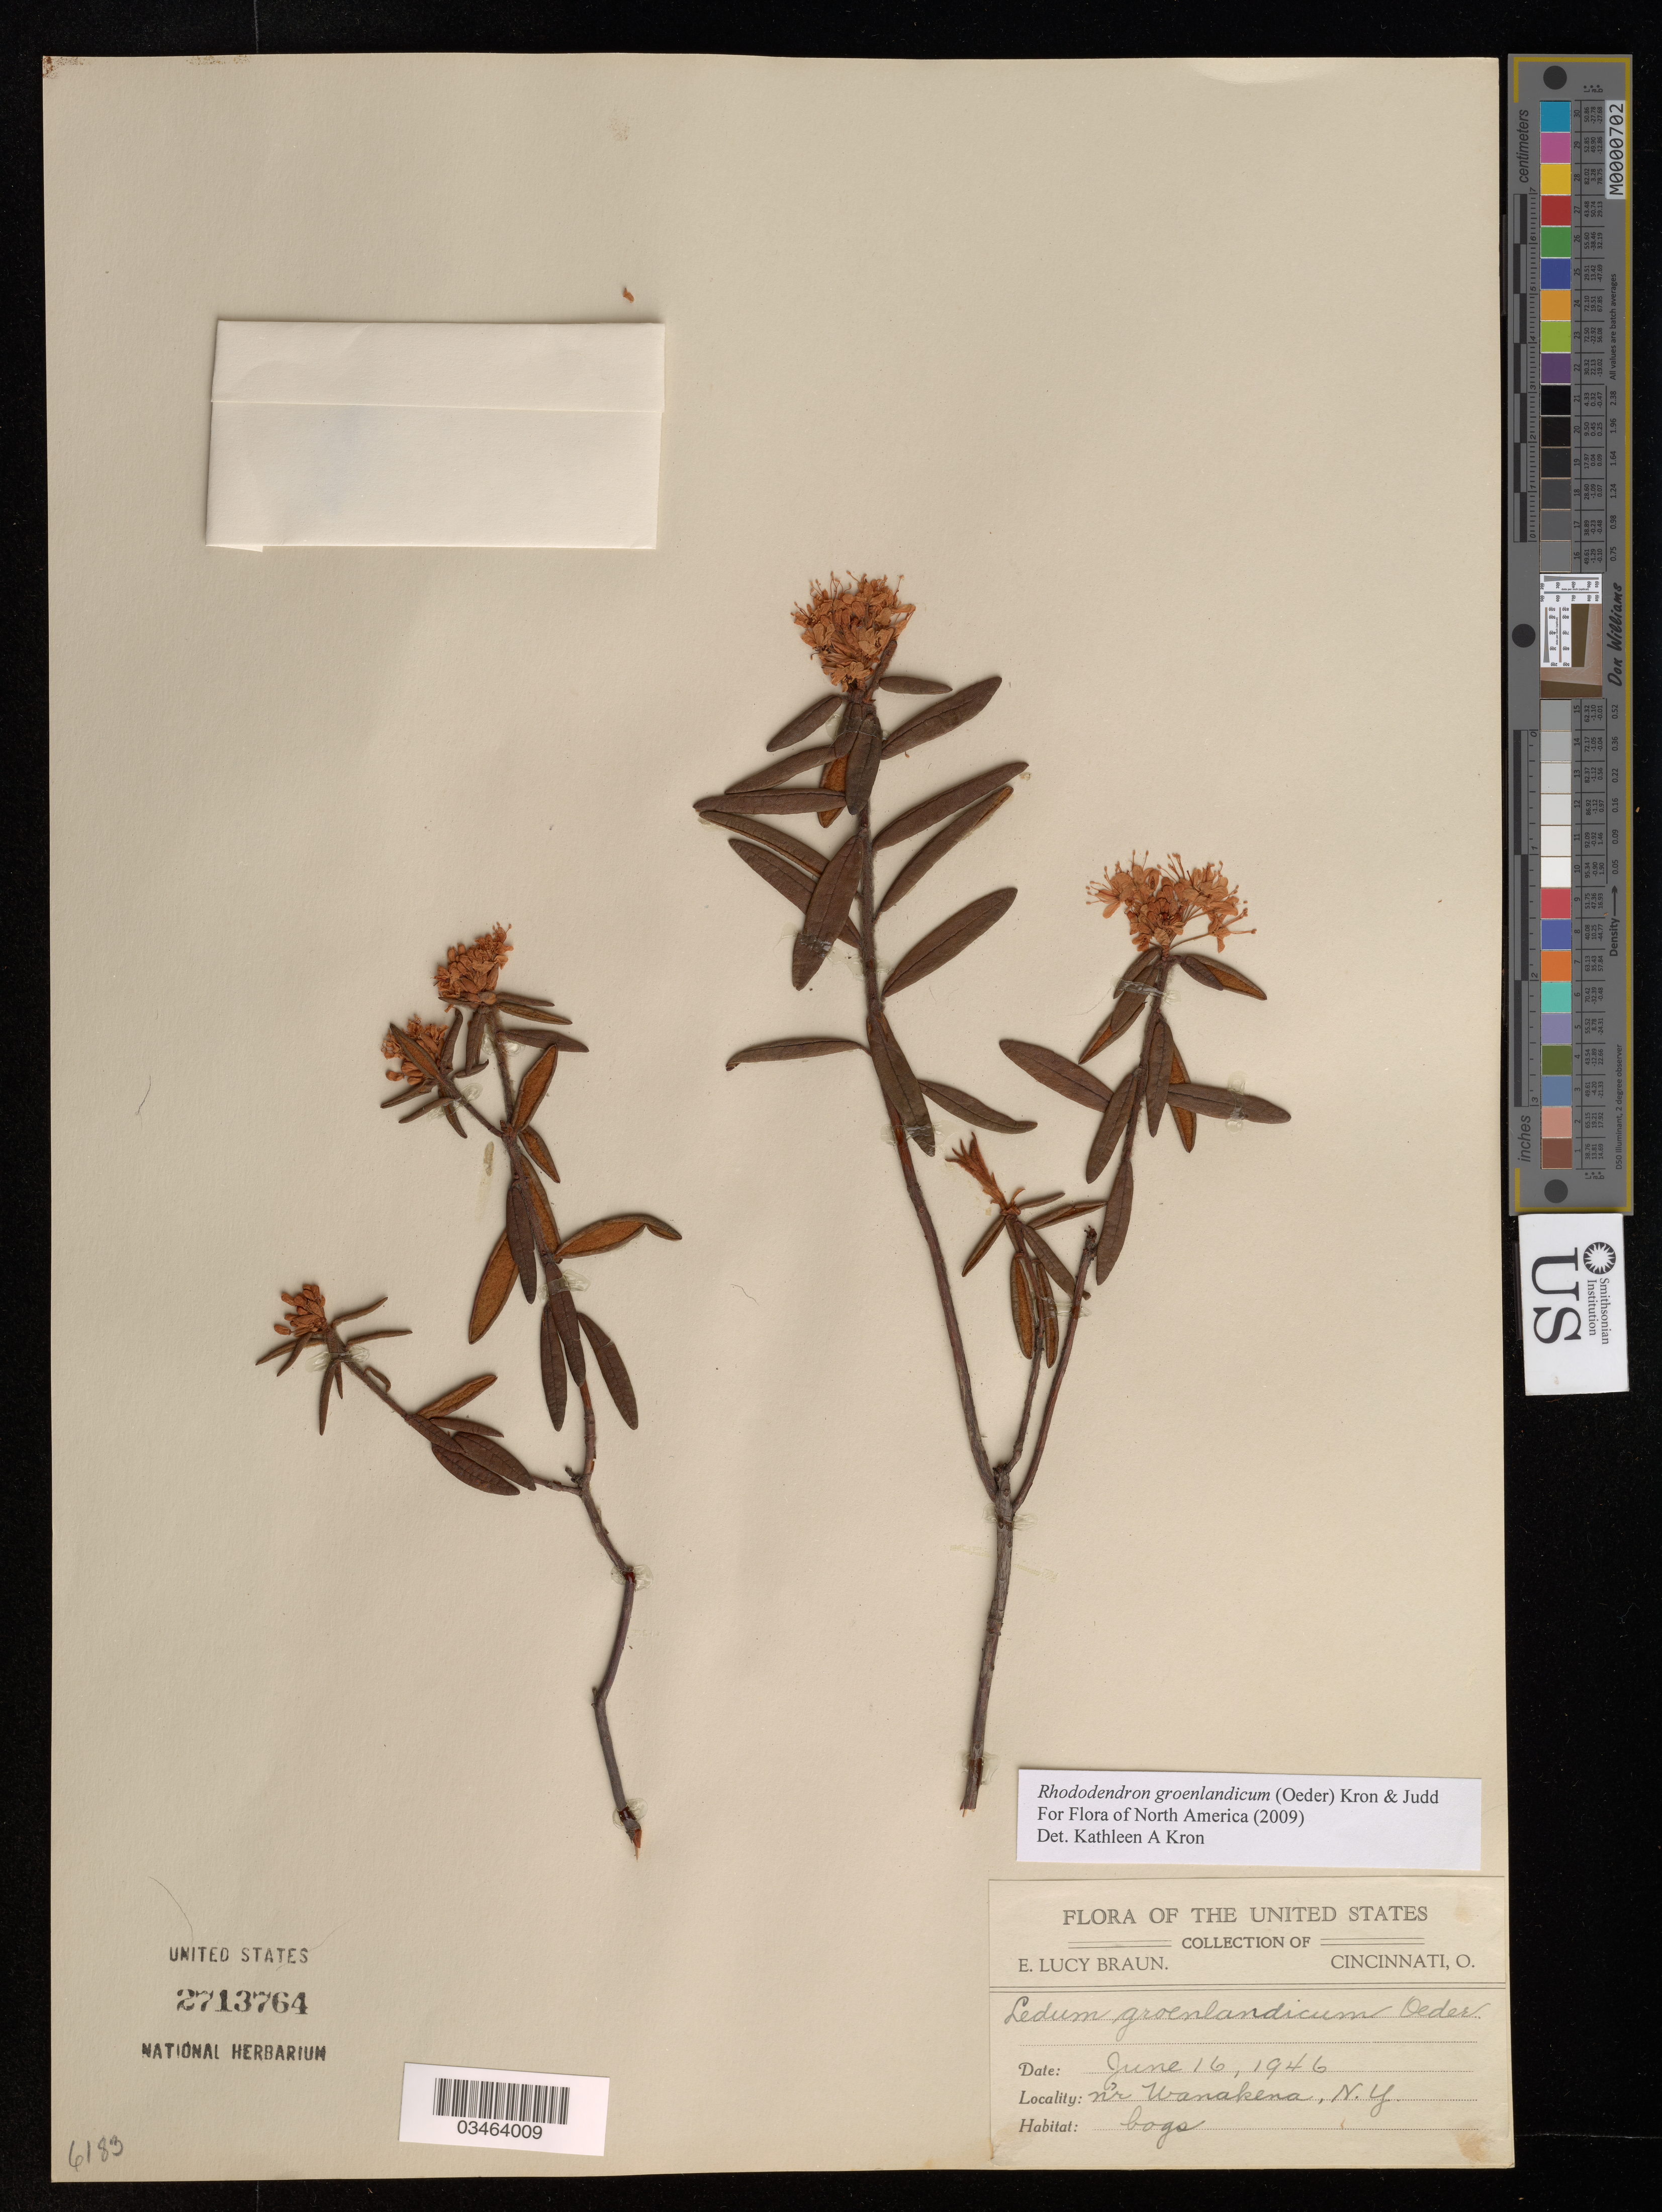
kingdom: Plantae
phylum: Tracheophyta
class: Magnoliopsida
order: Ericales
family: Ericaceae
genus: Rhododendron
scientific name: Rhododendron groenlandicum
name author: (Oeder) Kron & Judd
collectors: E. L. Braun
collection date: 1946-06-16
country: United States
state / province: New York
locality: Nr Wanakena.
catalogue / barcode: US 2713764